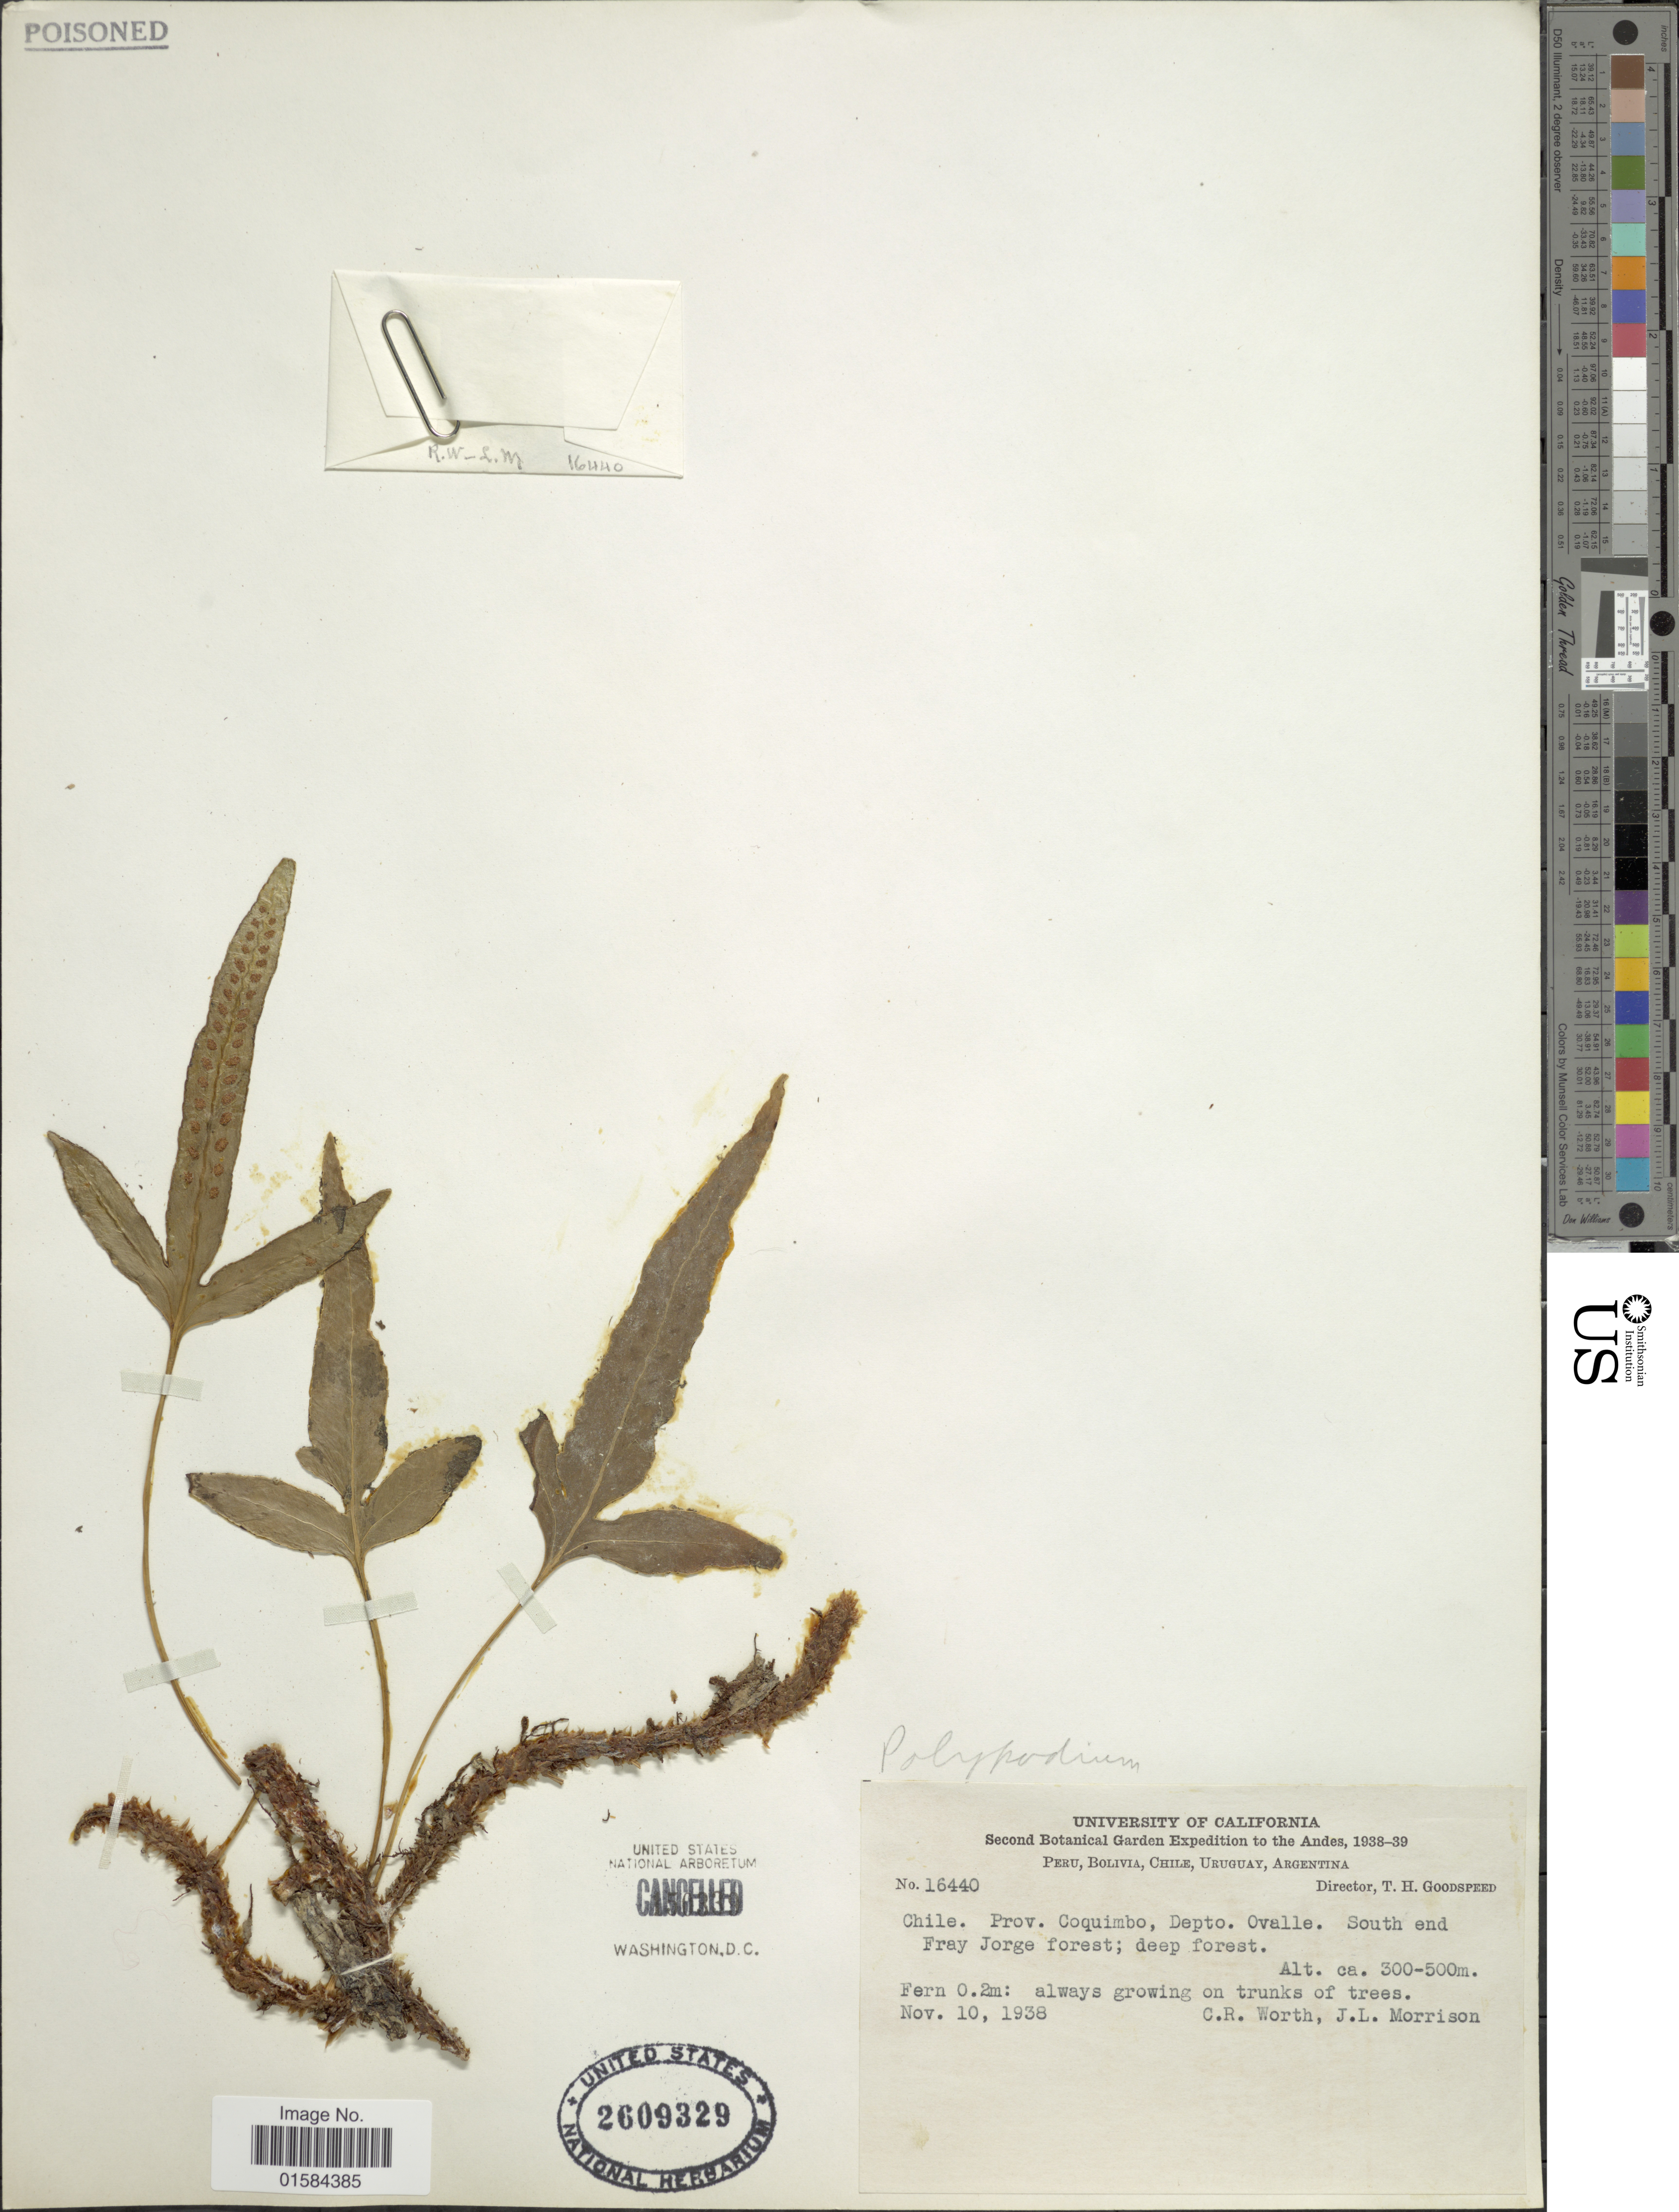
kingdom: Plantae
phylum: Tracheophyta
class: Polypodiopsida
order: Polypodiales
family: Polypodiaceae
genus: Synammia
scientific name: Synammia feuillei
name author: (Bertero) Copel.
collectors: C. R. Worth & J. L. Morrison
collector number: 16440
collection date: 1938-11-10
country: Chile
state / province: Coquimbo (IV)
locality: Chile, Prov. Coquimbo, Depto. Ovalle, south end Fray Jorge forest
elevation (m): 300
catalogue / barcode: US 2609329